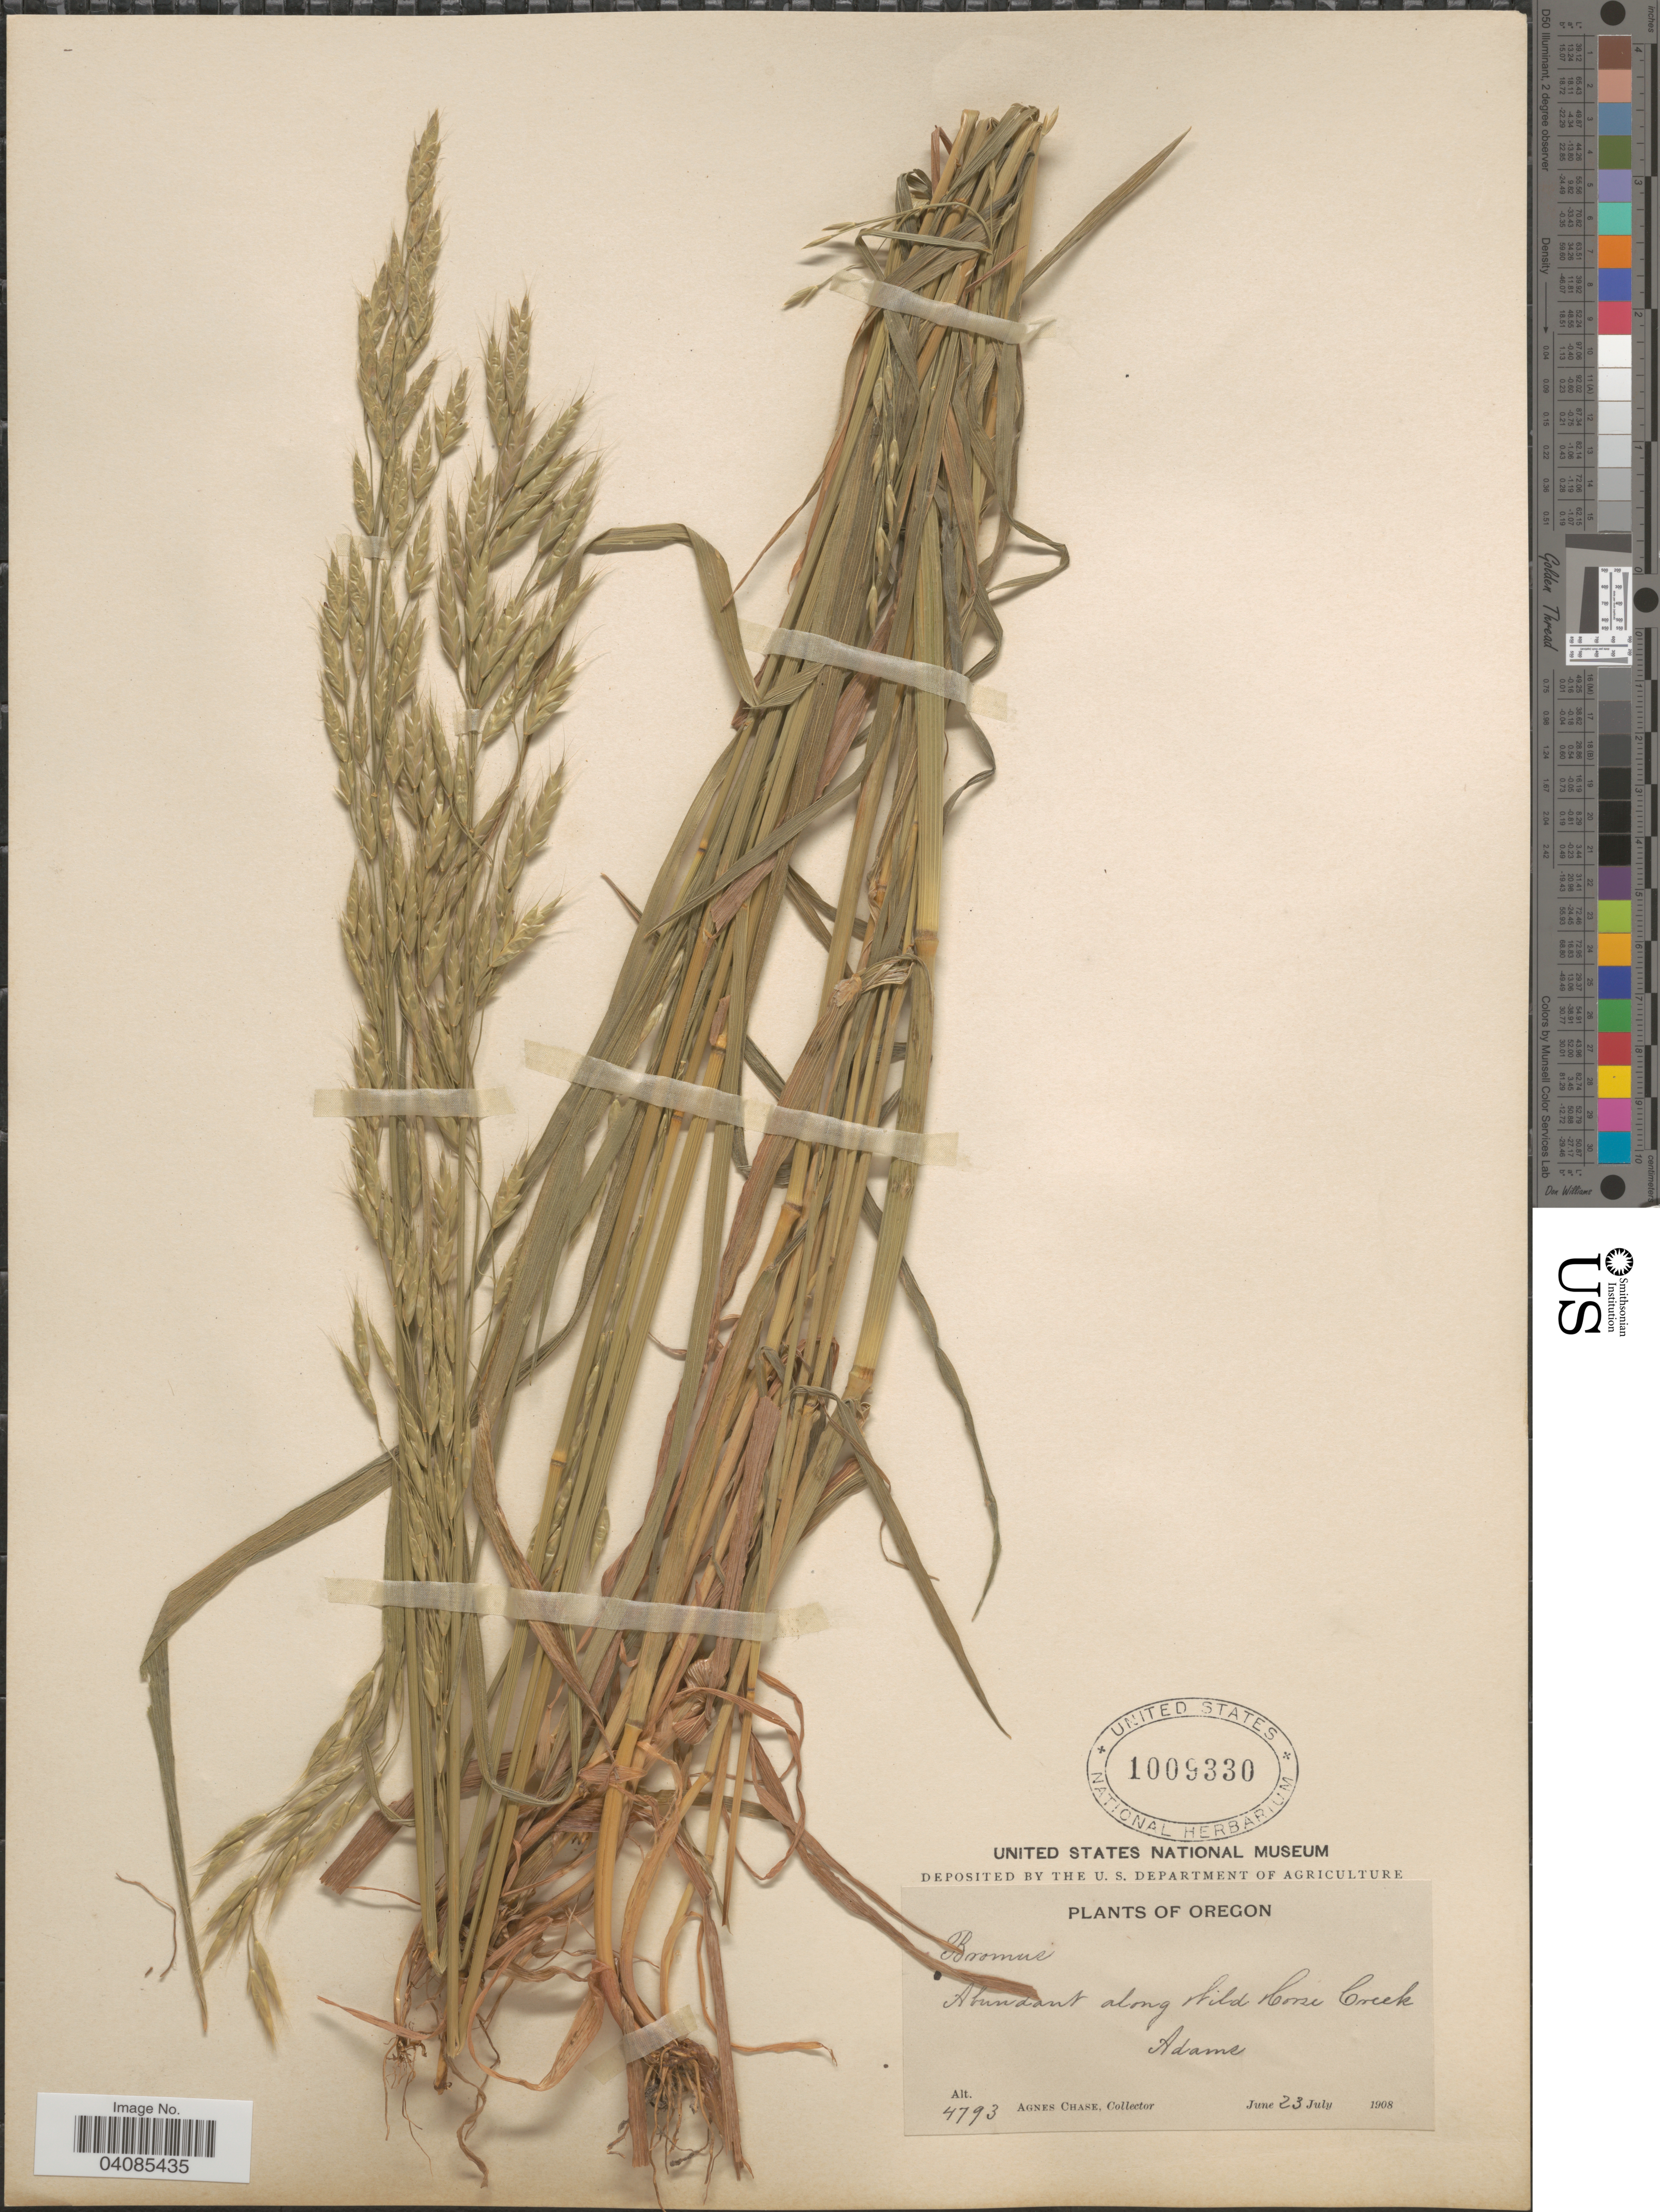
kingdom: Plantae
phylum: Tracheophyta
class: Liliopsida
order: Poales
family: Poaceae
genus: Bromus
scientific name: Bromus secalinus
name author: L.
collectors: A. Chase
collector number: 4793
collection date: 1908-06-23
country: United States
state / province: Oregon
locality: Along Wild Horse Creek. Adams.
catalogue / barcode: US 1009330